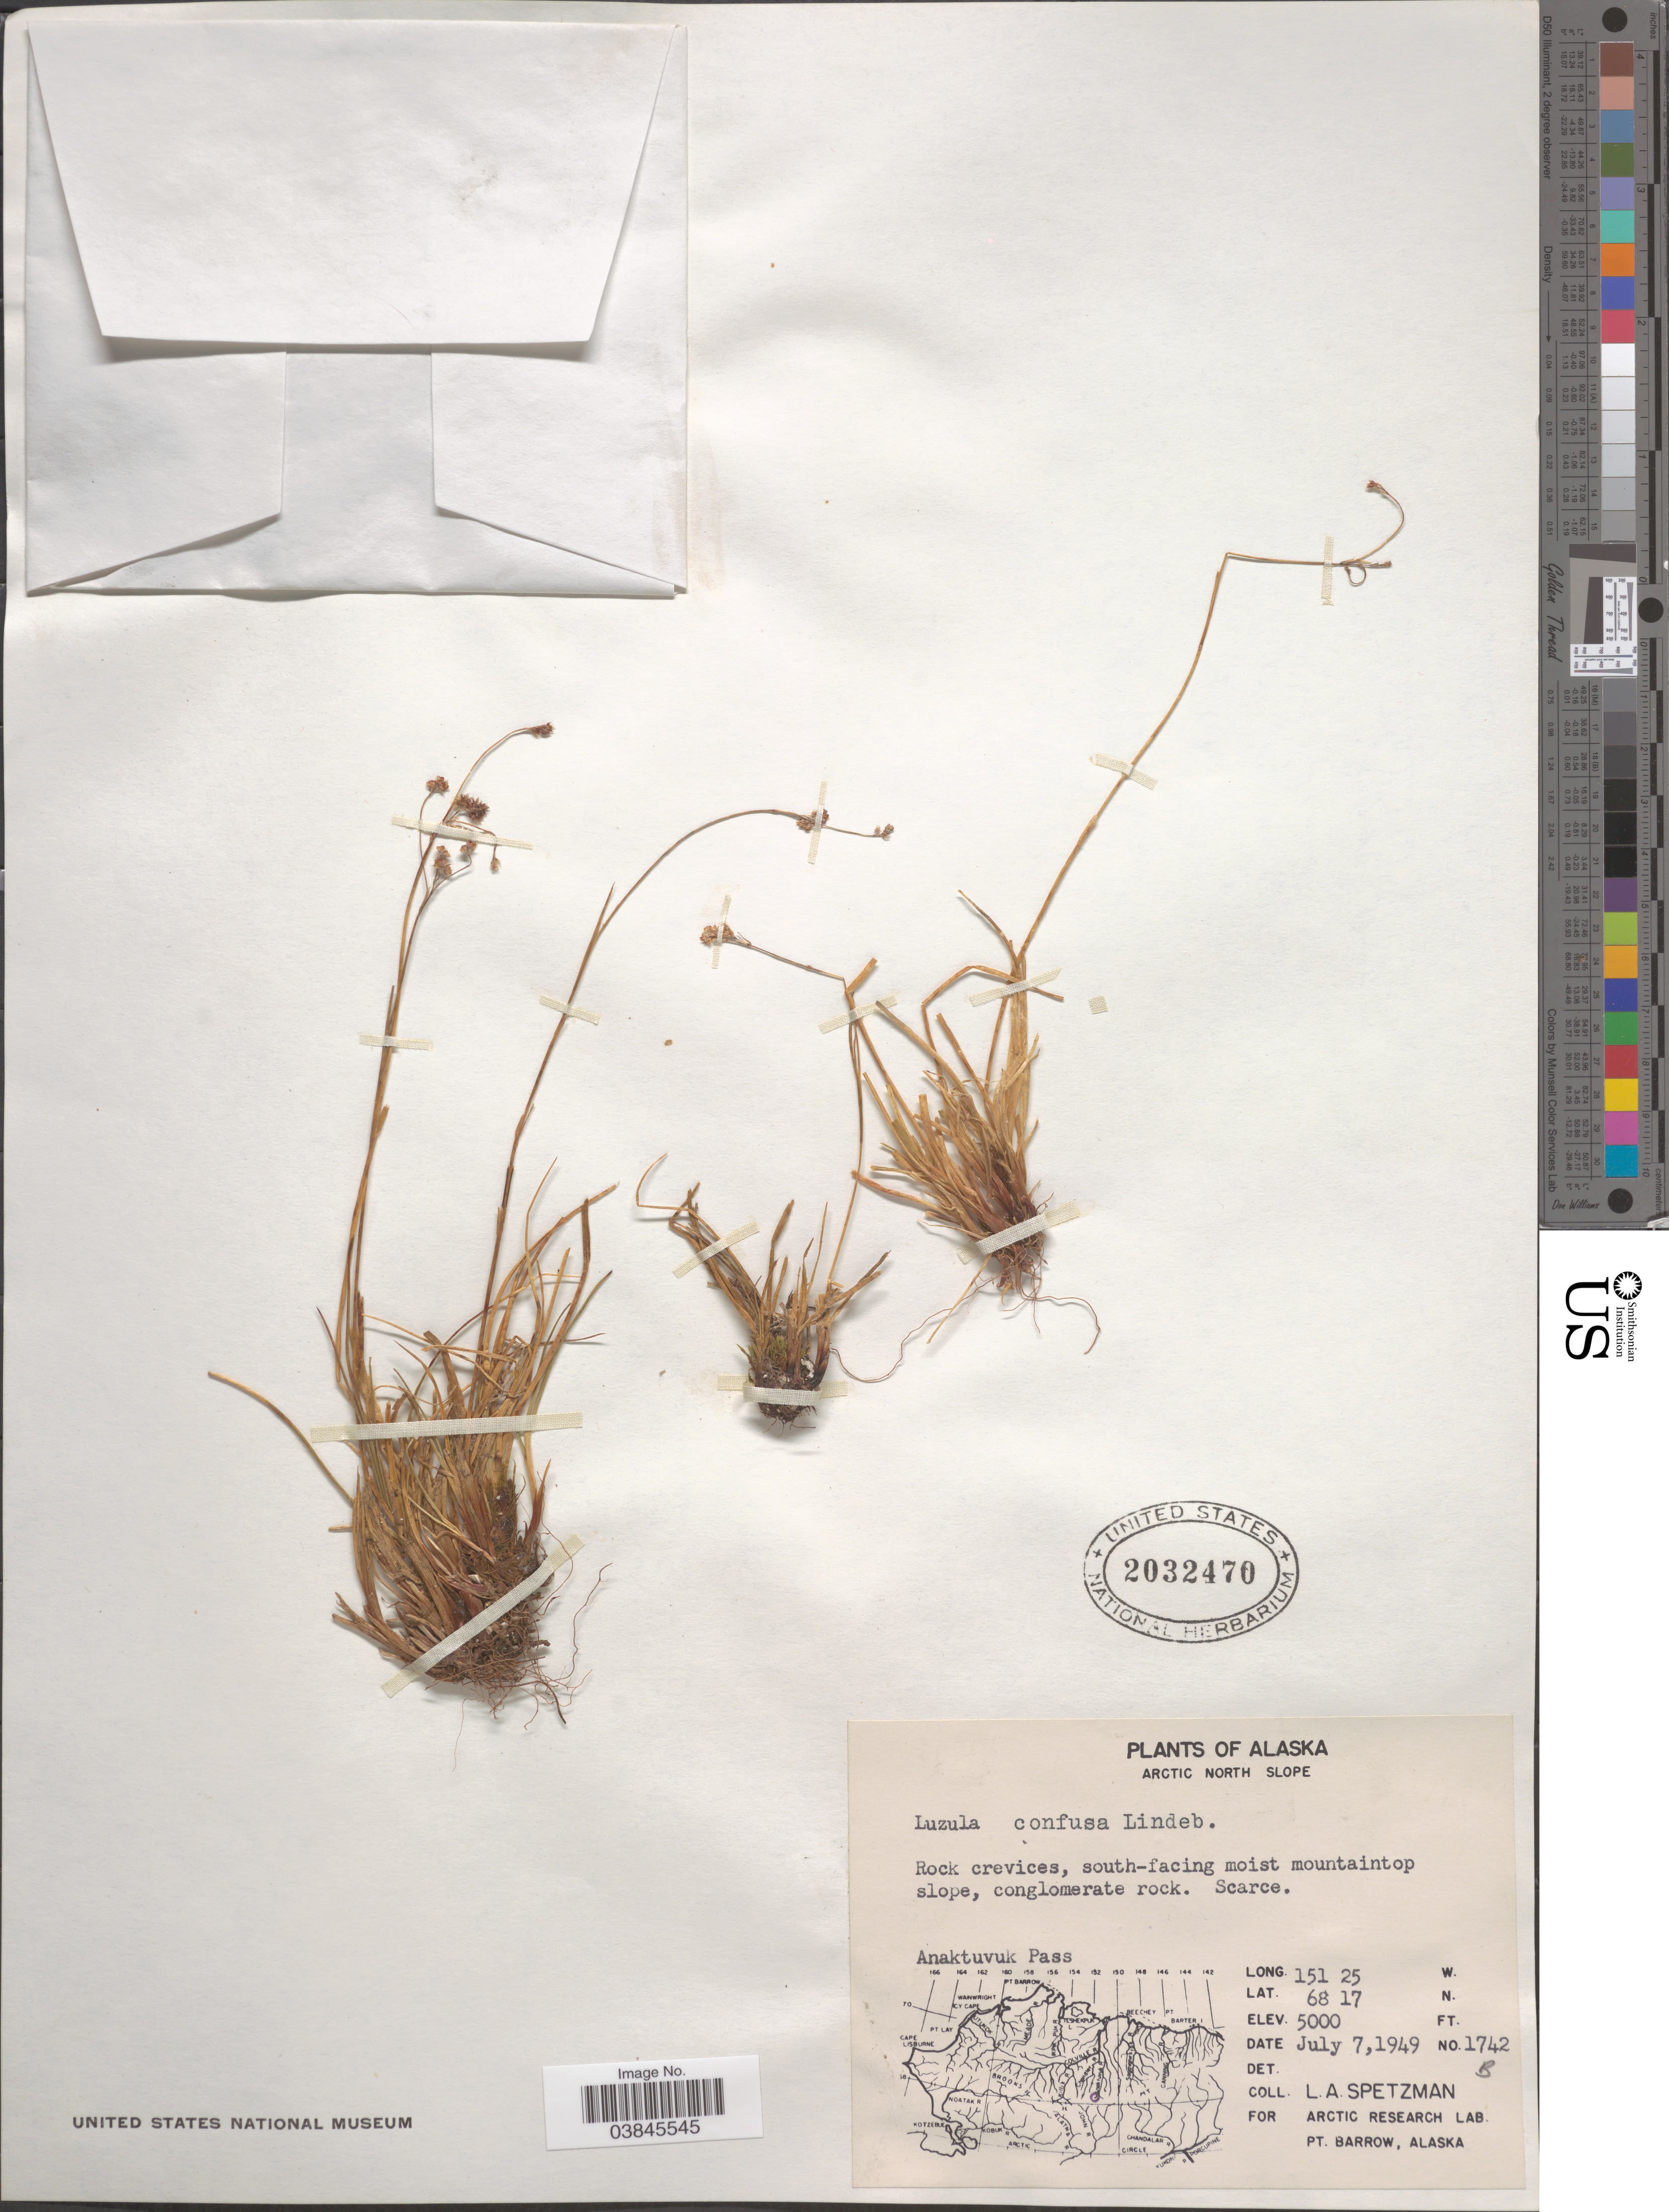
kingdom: Plantae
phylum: Tracheophyta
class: Liliopsida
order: Poales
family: Juncaceae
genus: Luzula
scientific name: Luzula confusa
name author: Lindeb.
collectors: L. Spetzman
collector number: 1742B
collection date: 1949-07-07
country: United States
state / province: Alaska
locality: Arctic North Slope. Rock crevices, south-facing moist mountaintop slope, conglomerate rock.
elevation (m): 1524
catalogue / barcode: US 2032470